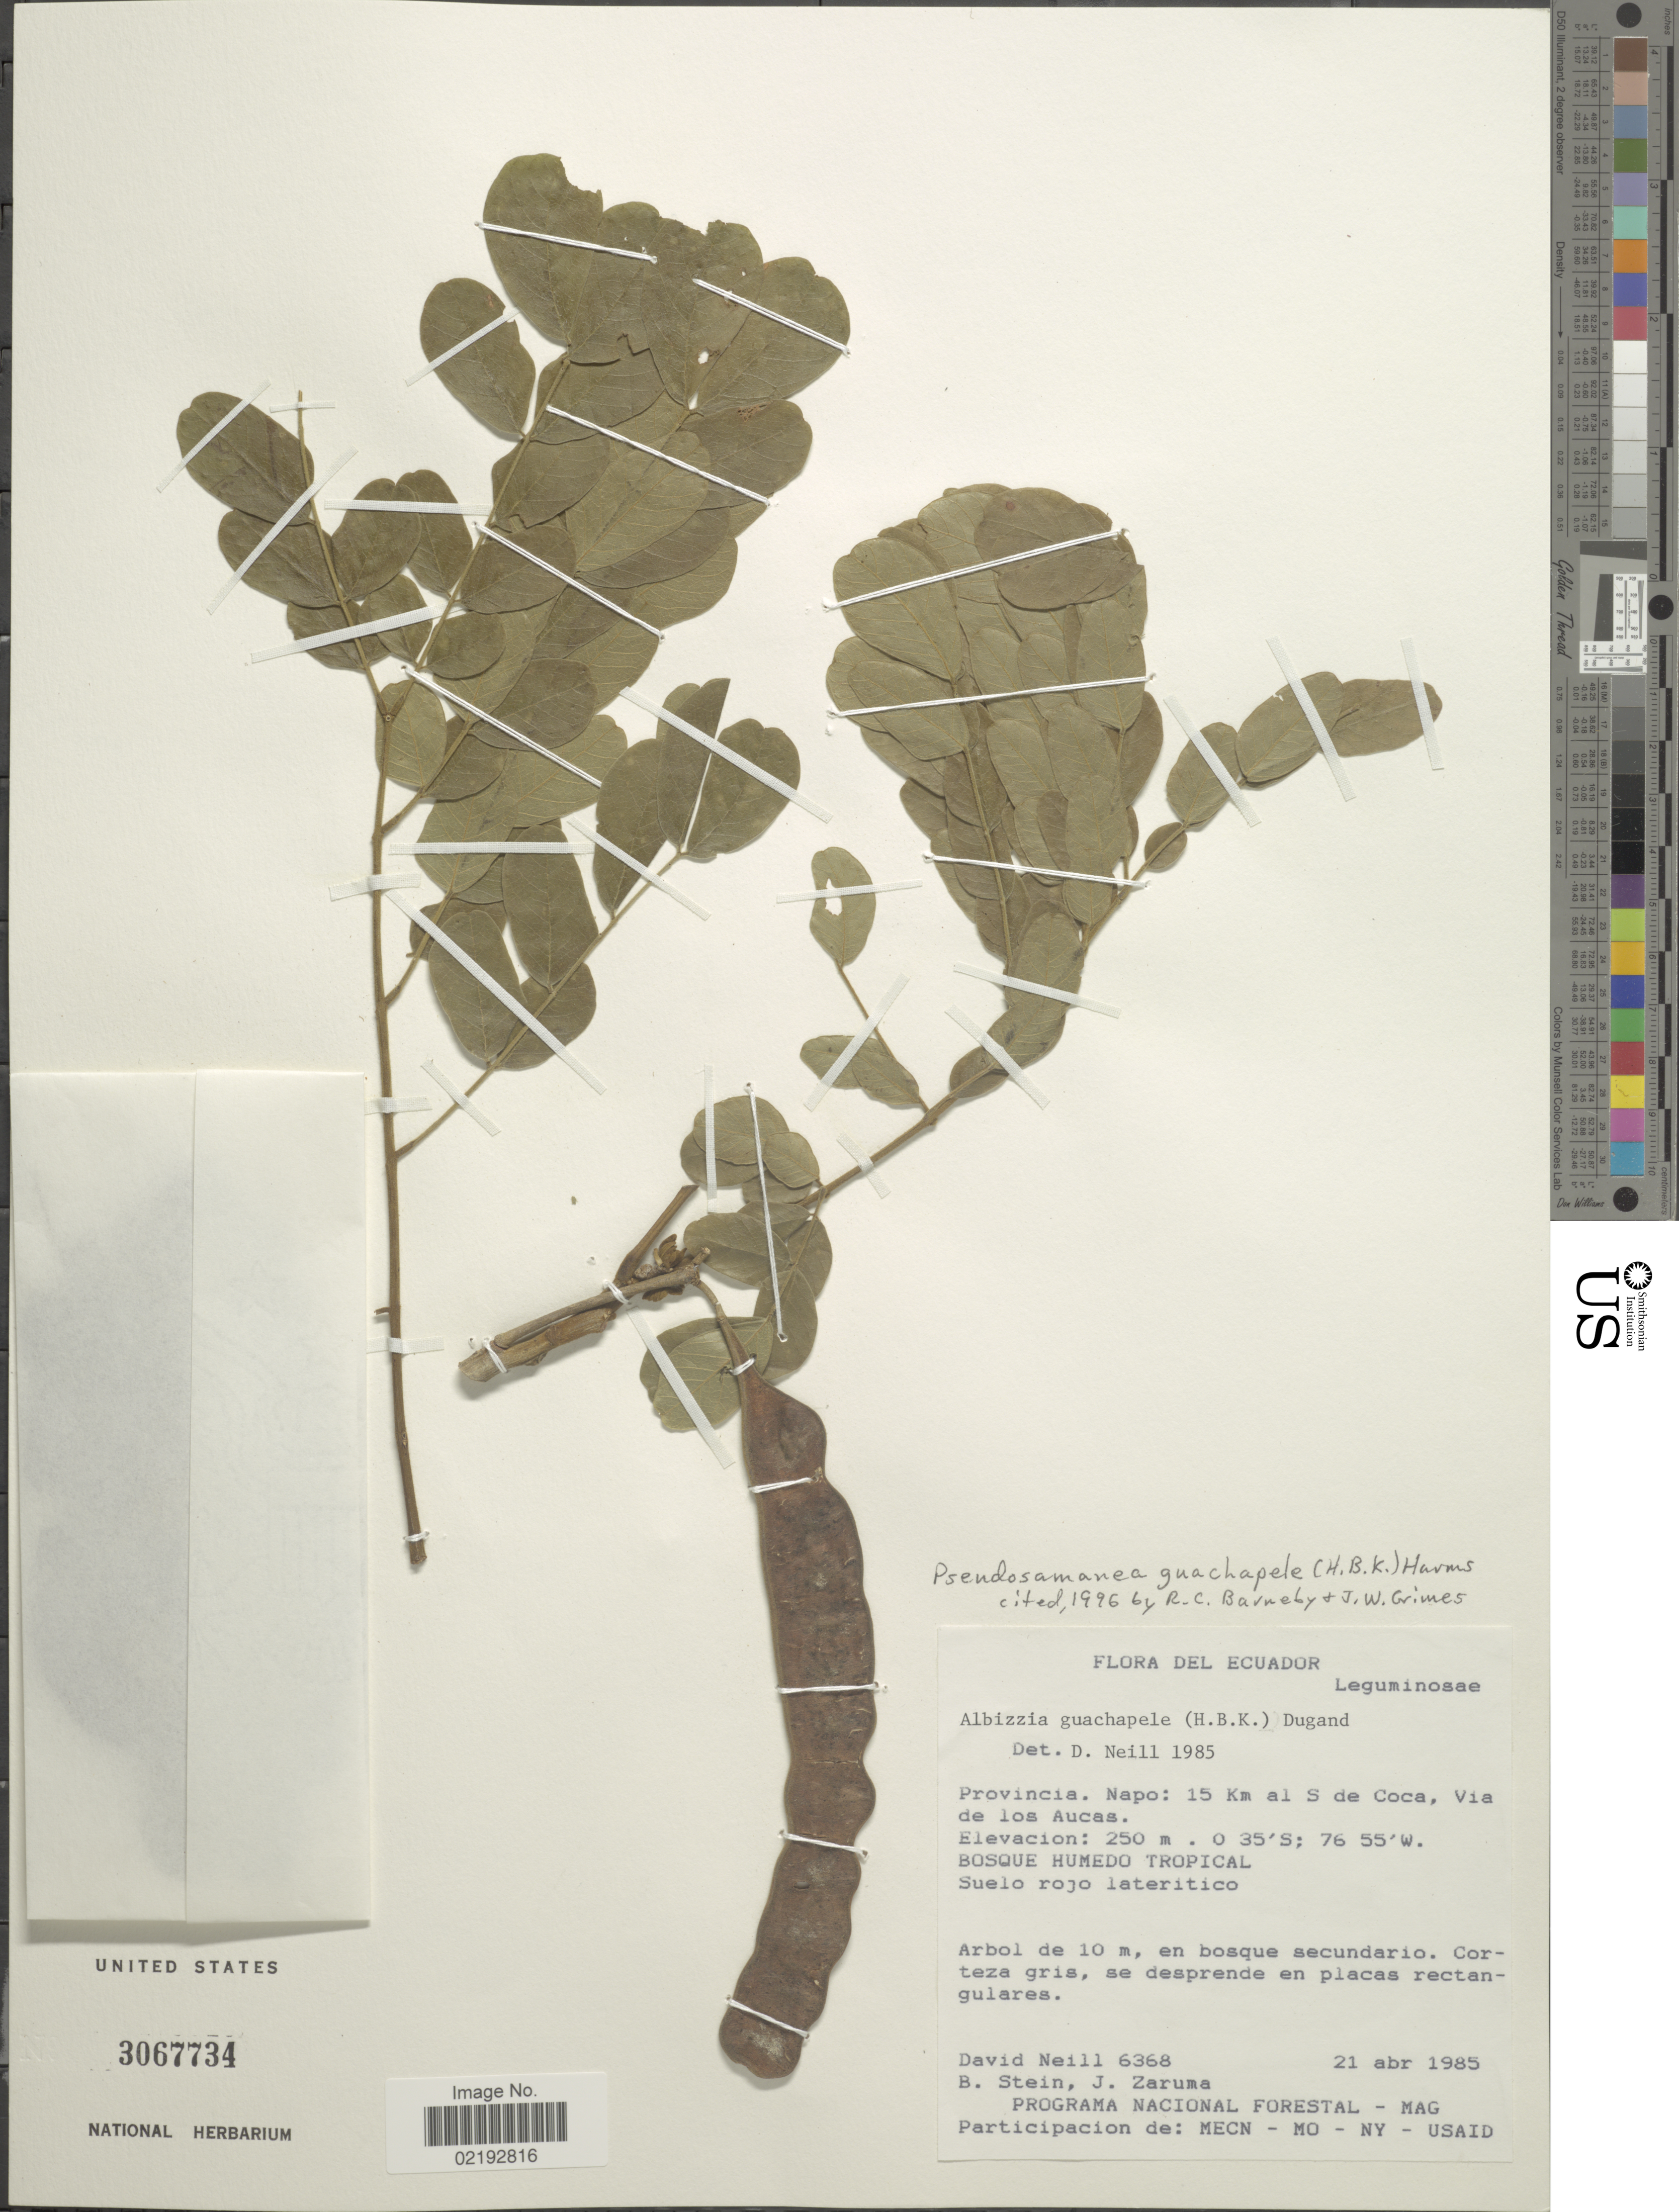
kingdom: Plantae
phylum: Tracheophyta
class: Magnoliopsida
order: Fabales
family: Fabaceae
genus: Pseudosamanea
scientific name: Pseudosamanea guachapele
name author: (Kunth) Harms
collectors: D. Neill, B. Stein & J. Zaruma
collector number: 6368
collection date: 1985-04-21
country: Ecuador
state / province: Napo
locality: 15 km al S de Coca, via de los Aucas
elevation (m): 250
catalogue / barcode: US 3067734